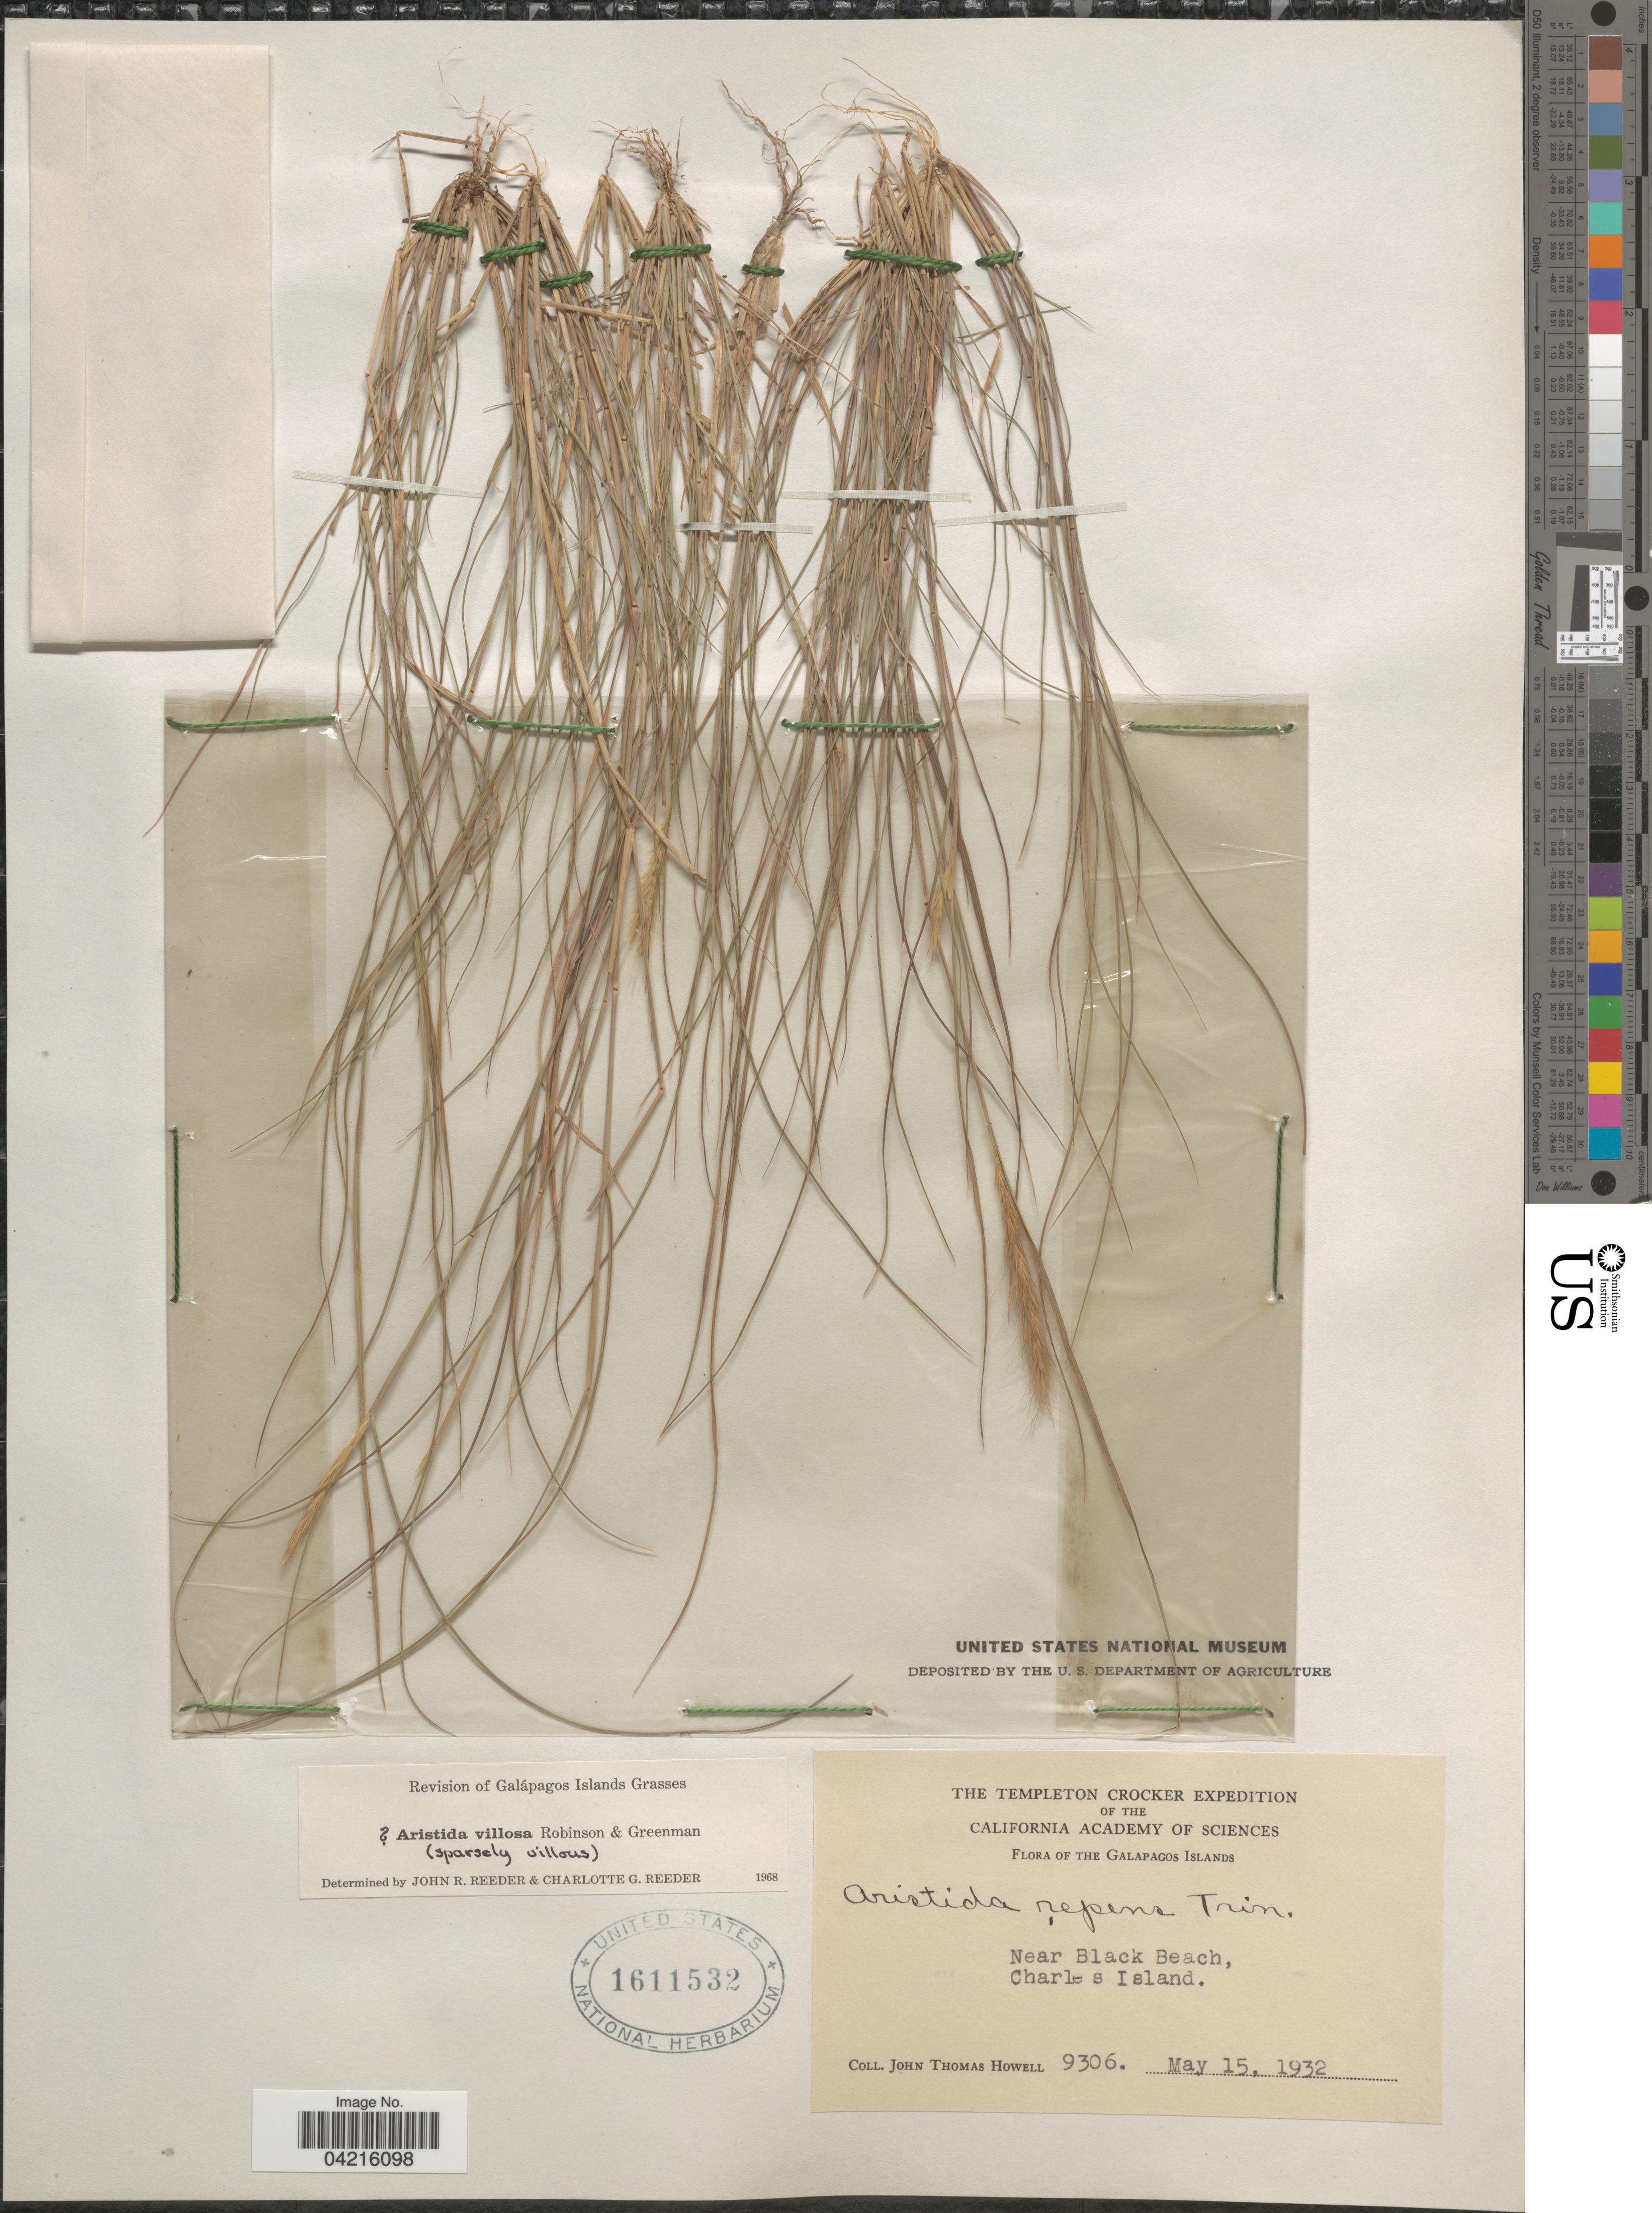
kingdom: Plantae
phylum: Tracheophyta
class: Liliopsida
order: Poales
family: Poaceae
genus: Aristida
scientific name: Aristida villosa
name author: B.L. Rob. & Greenm.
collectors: J. T. Howell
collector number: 9306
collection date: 1932-05-15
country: Ecuador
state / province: Colón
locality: The Templeton Crocker Expedition. The Galapagos Islands. Near Black Beach, Charles Island.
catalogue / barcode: US 1611532